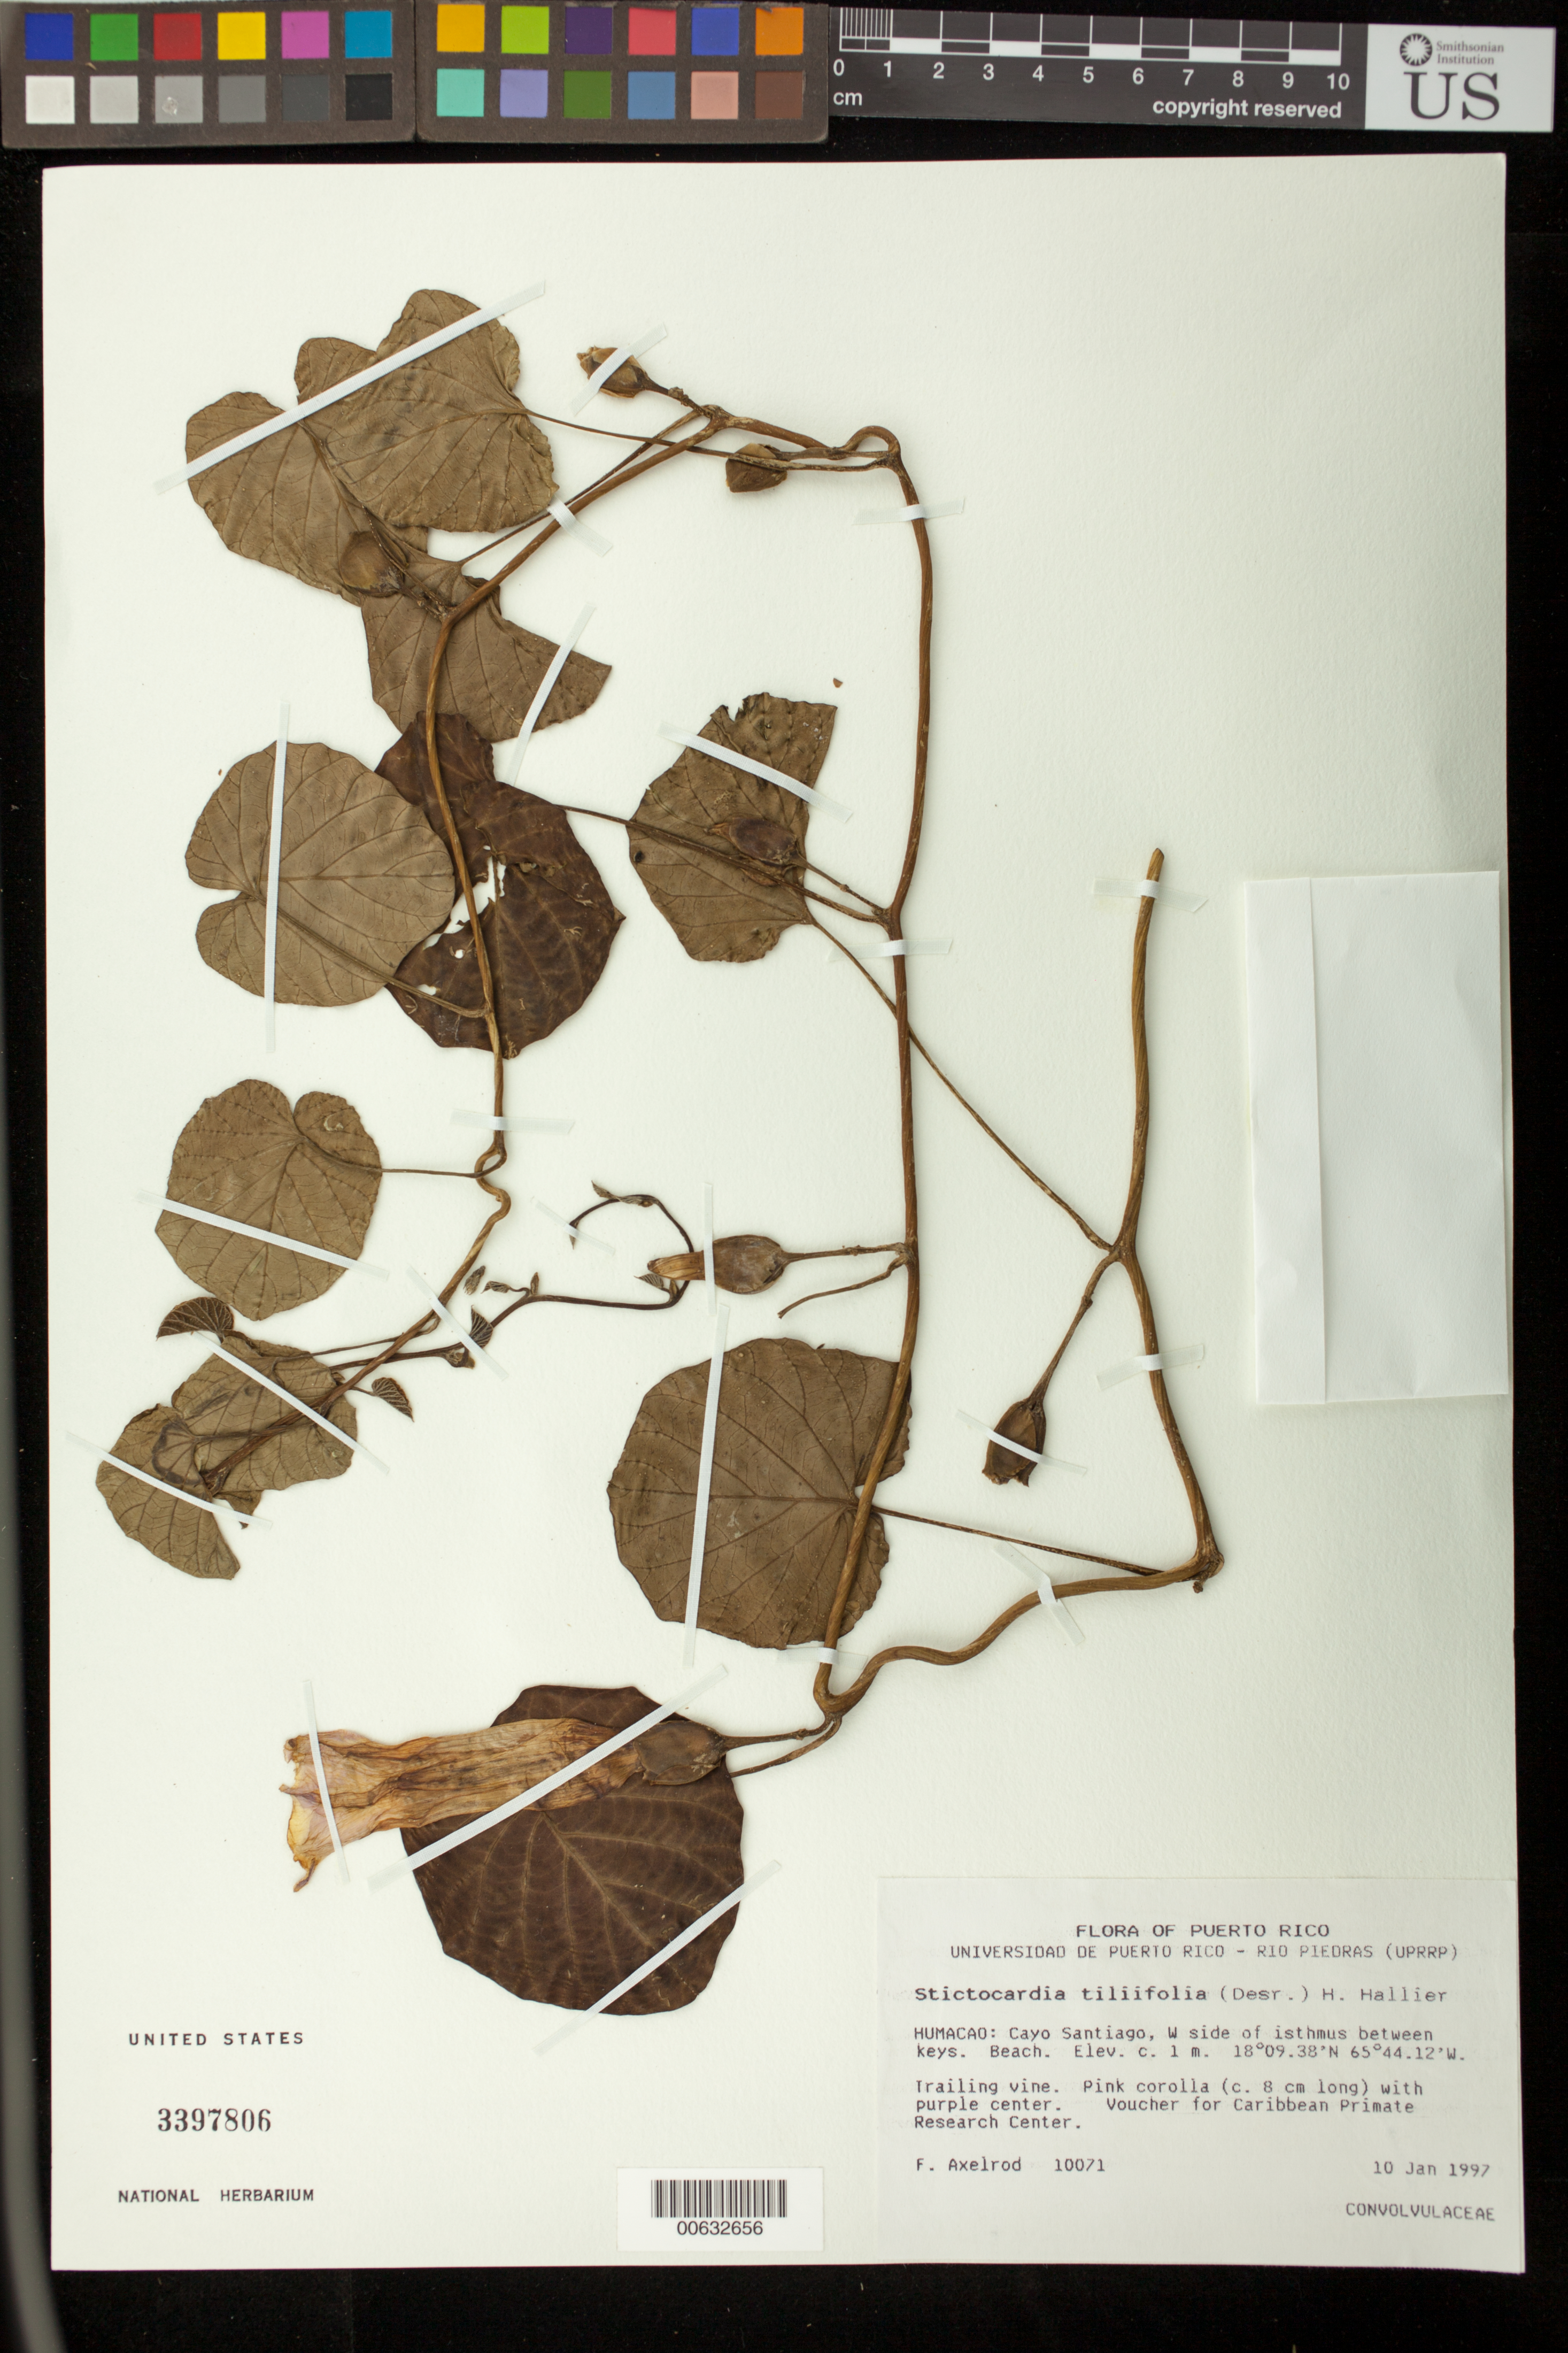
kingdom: Plantae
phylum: Tracheophyta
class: Magnoliopsida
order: Solanales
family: Convolvulaceae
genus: Ipomoea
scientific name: Ipomoea tiliifolia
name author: (Desr.) Roem. & Schult.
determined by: Sumadijaya, Alex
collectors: F. S. Axelrod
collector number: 10071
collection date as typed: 10 Jan 1997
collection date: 1997-01-10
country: Puerto Rico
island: Greater Antilles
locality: Humacao: Cayo Santiago, W side of isthmus between keys.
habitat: Beach.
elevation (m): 1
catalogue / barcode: US 3397806